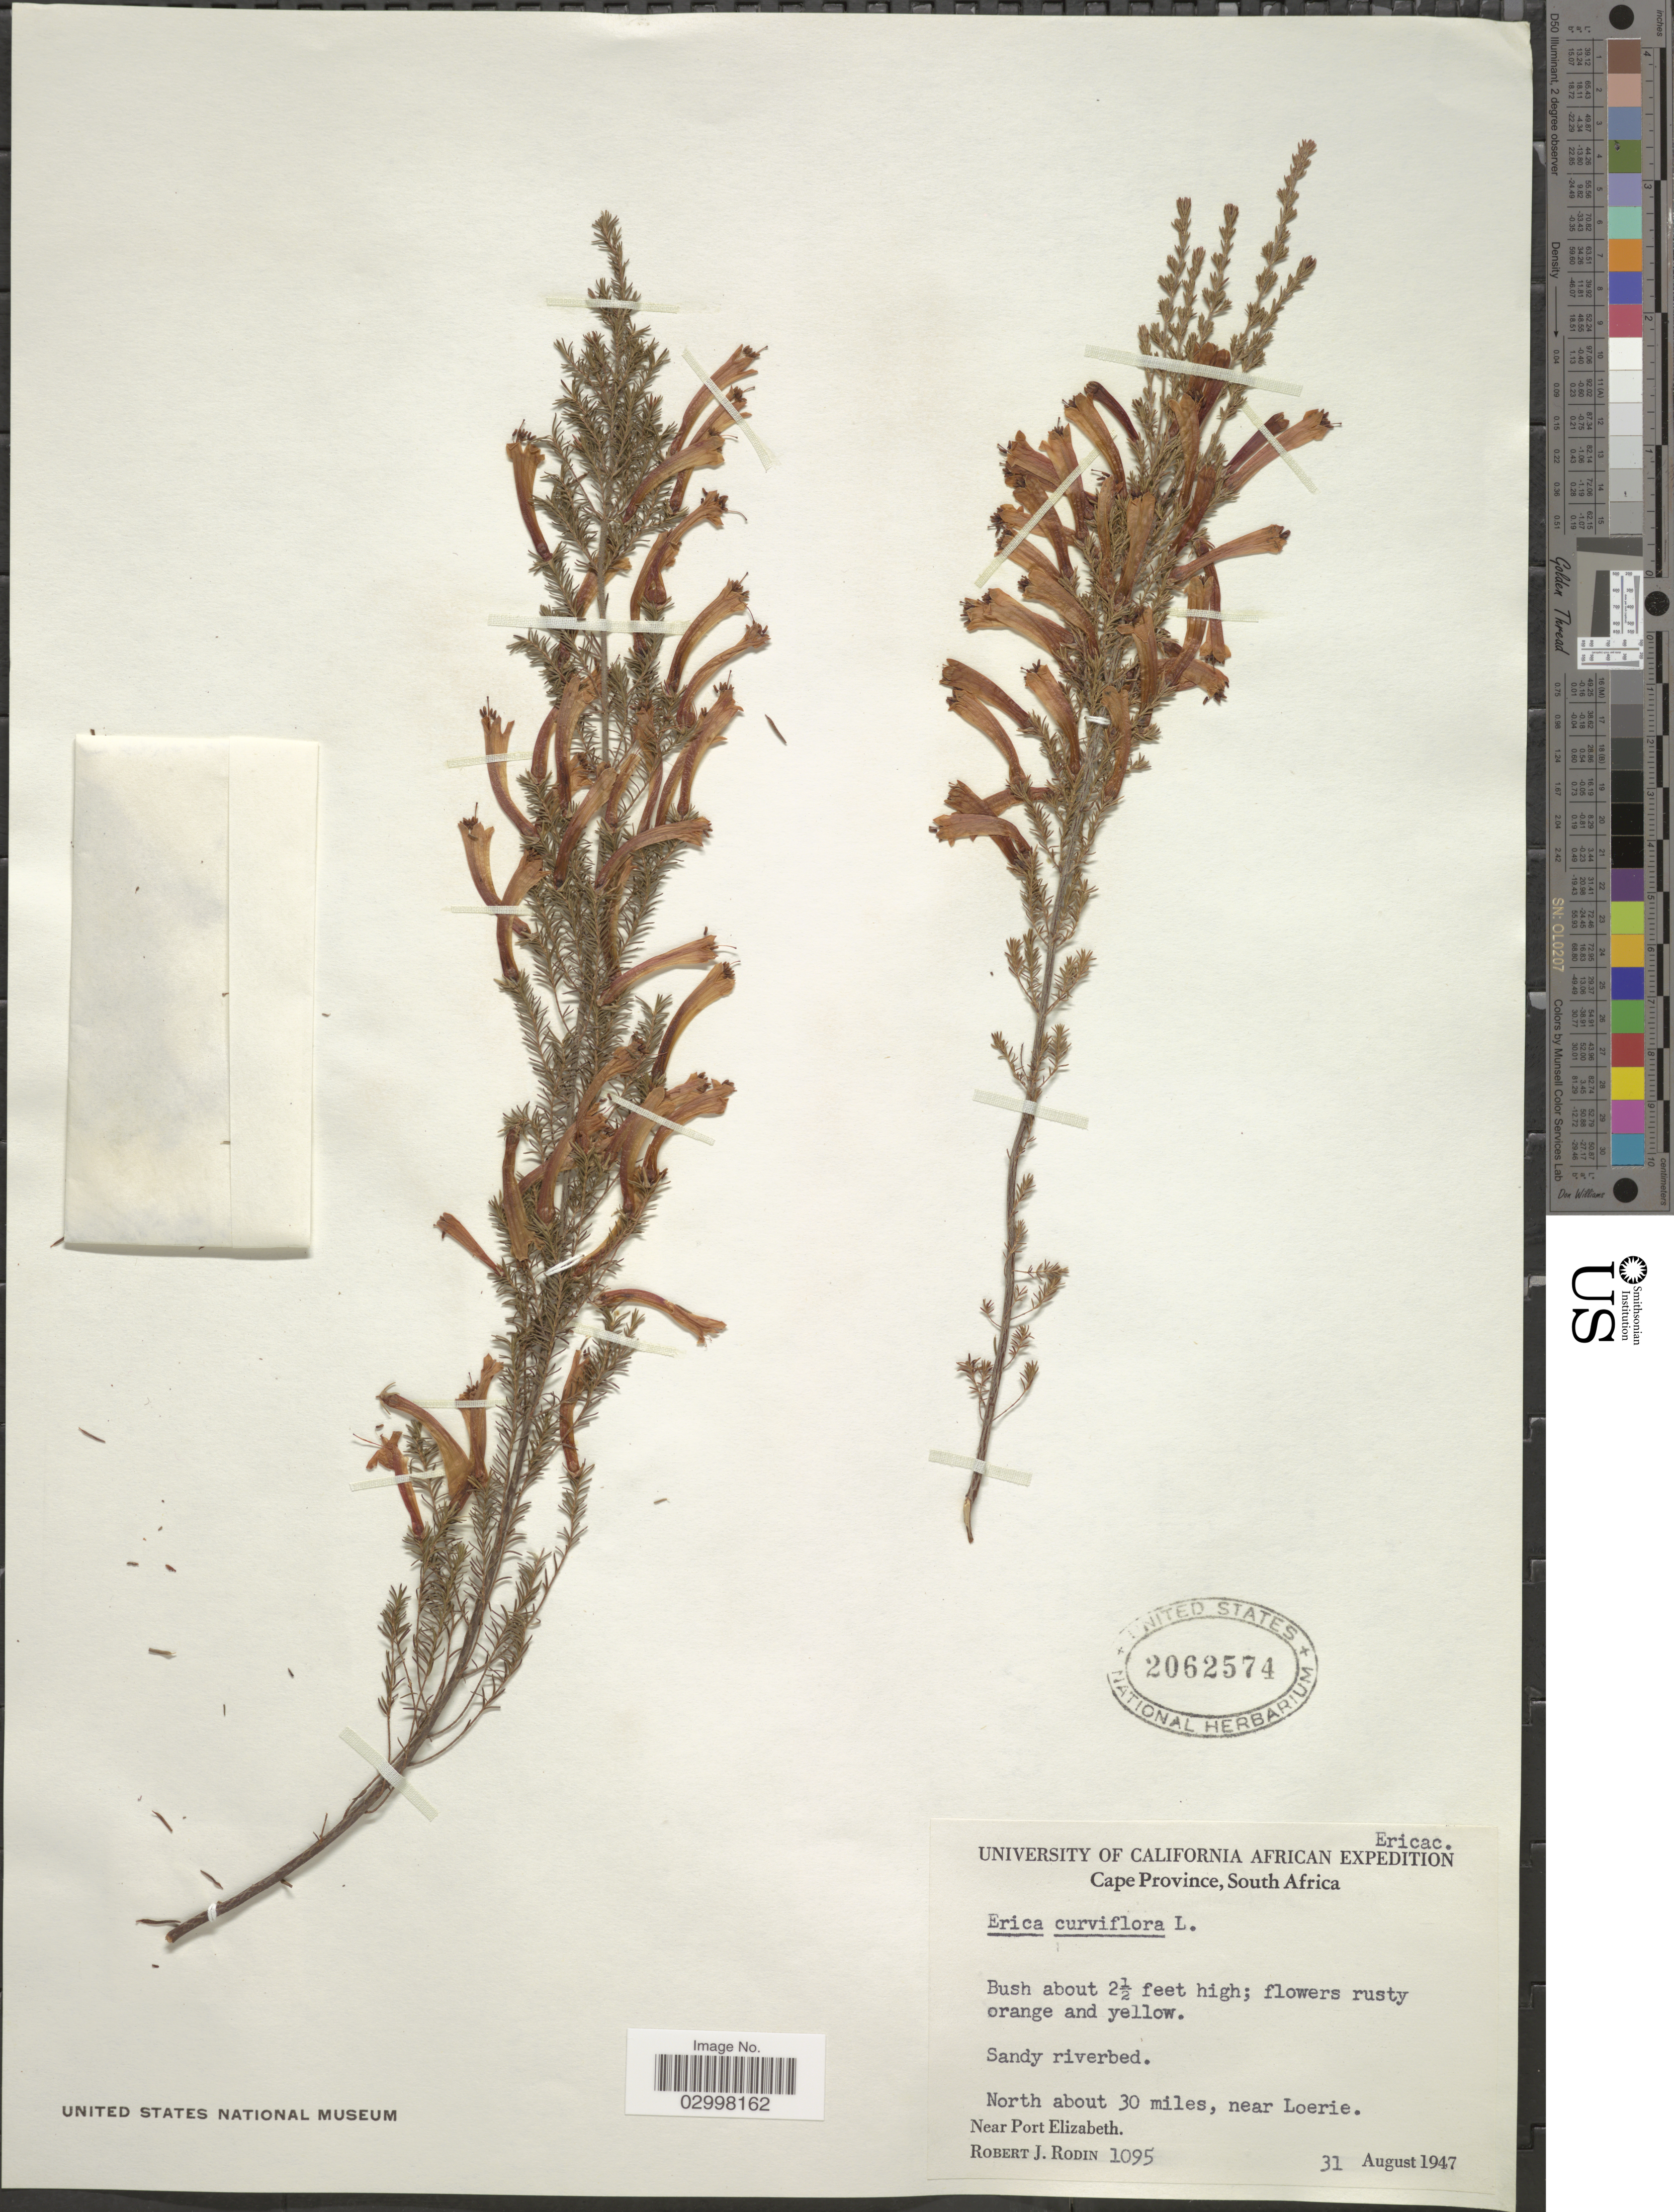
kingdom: Plantae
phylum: Tracheophyta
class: Magnoliopsida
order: Ericales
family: Ericaceae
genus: Erica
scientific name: Erica curviflora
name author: L.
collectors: R. J. Rodin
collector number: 1095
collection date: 1947-08-31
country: South Africa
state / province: Eastern Cape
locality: North about 30 miles, near Loerie. Near Port Elizabeth.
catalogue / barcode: US 2062574